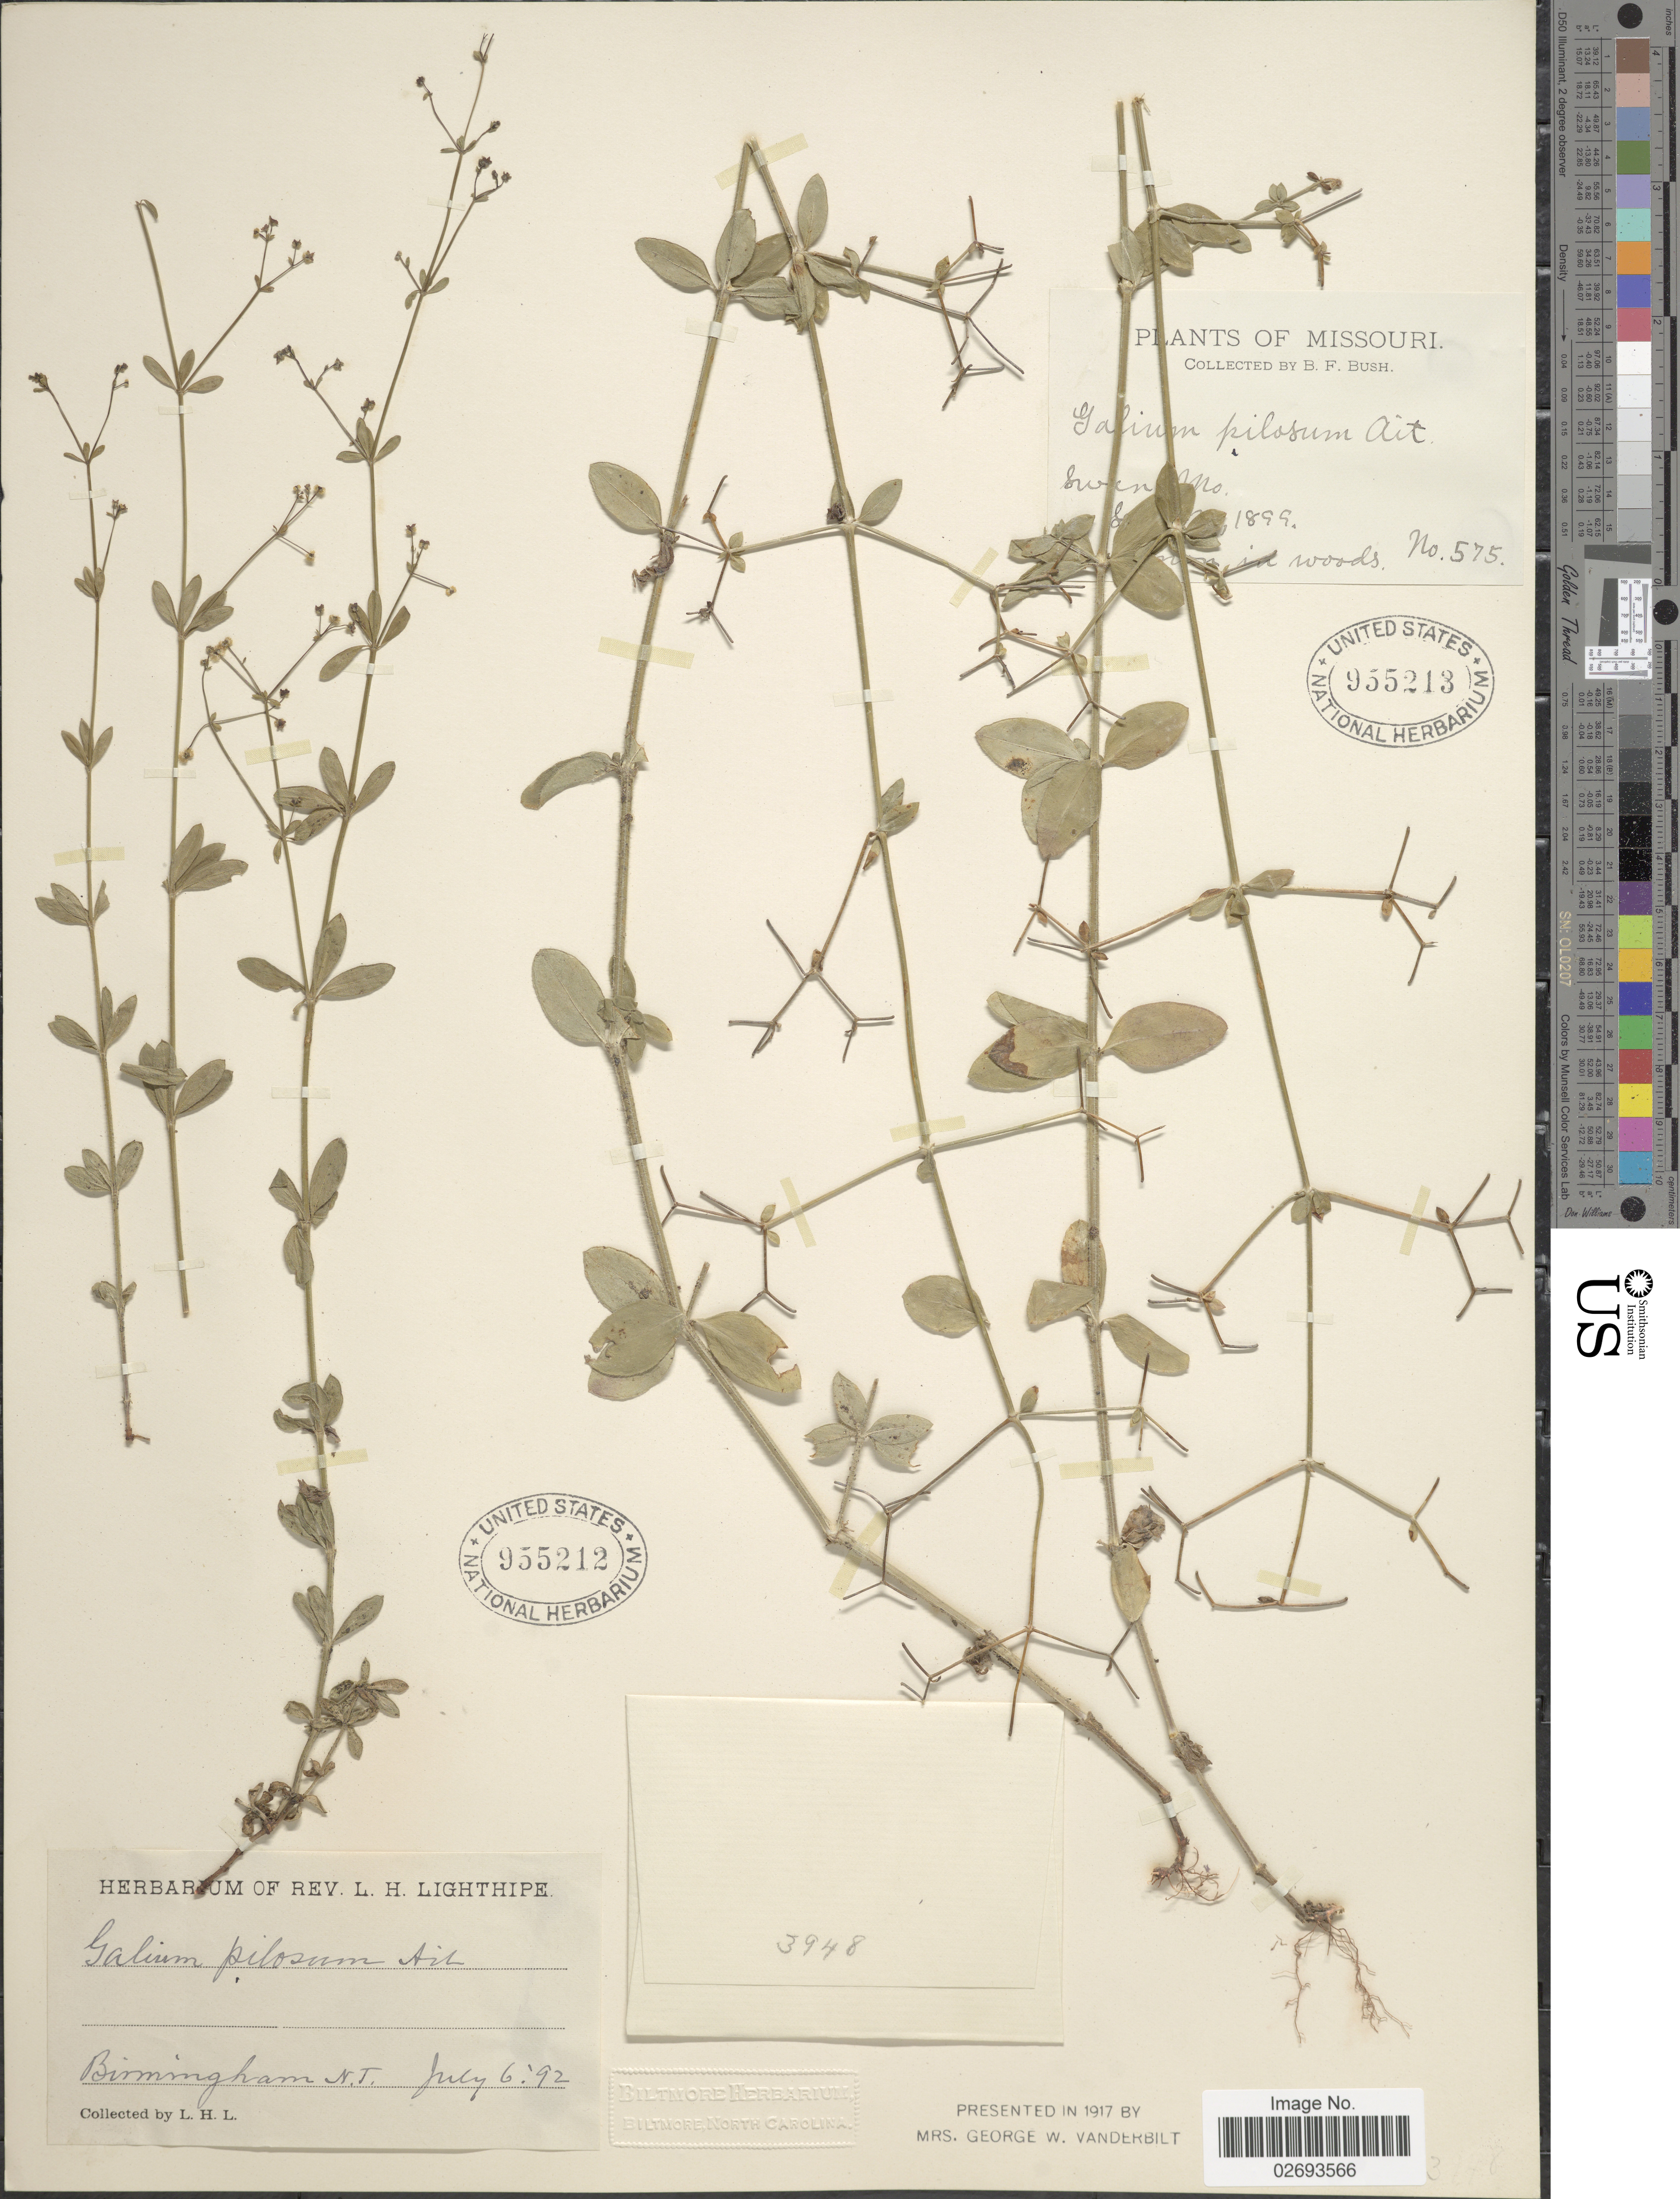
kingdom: Plantae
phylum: Tracheophyta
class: Magnoliopsida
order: Gentianales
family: Rubiaceae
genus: Galium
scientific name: Galium pilosum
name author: Aiton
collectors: L. H. Lighthipe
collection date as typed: Transcribed d/m/y: 6/7/92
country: United States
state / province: Alabama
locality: Birmingham NT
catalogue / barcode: US 955212